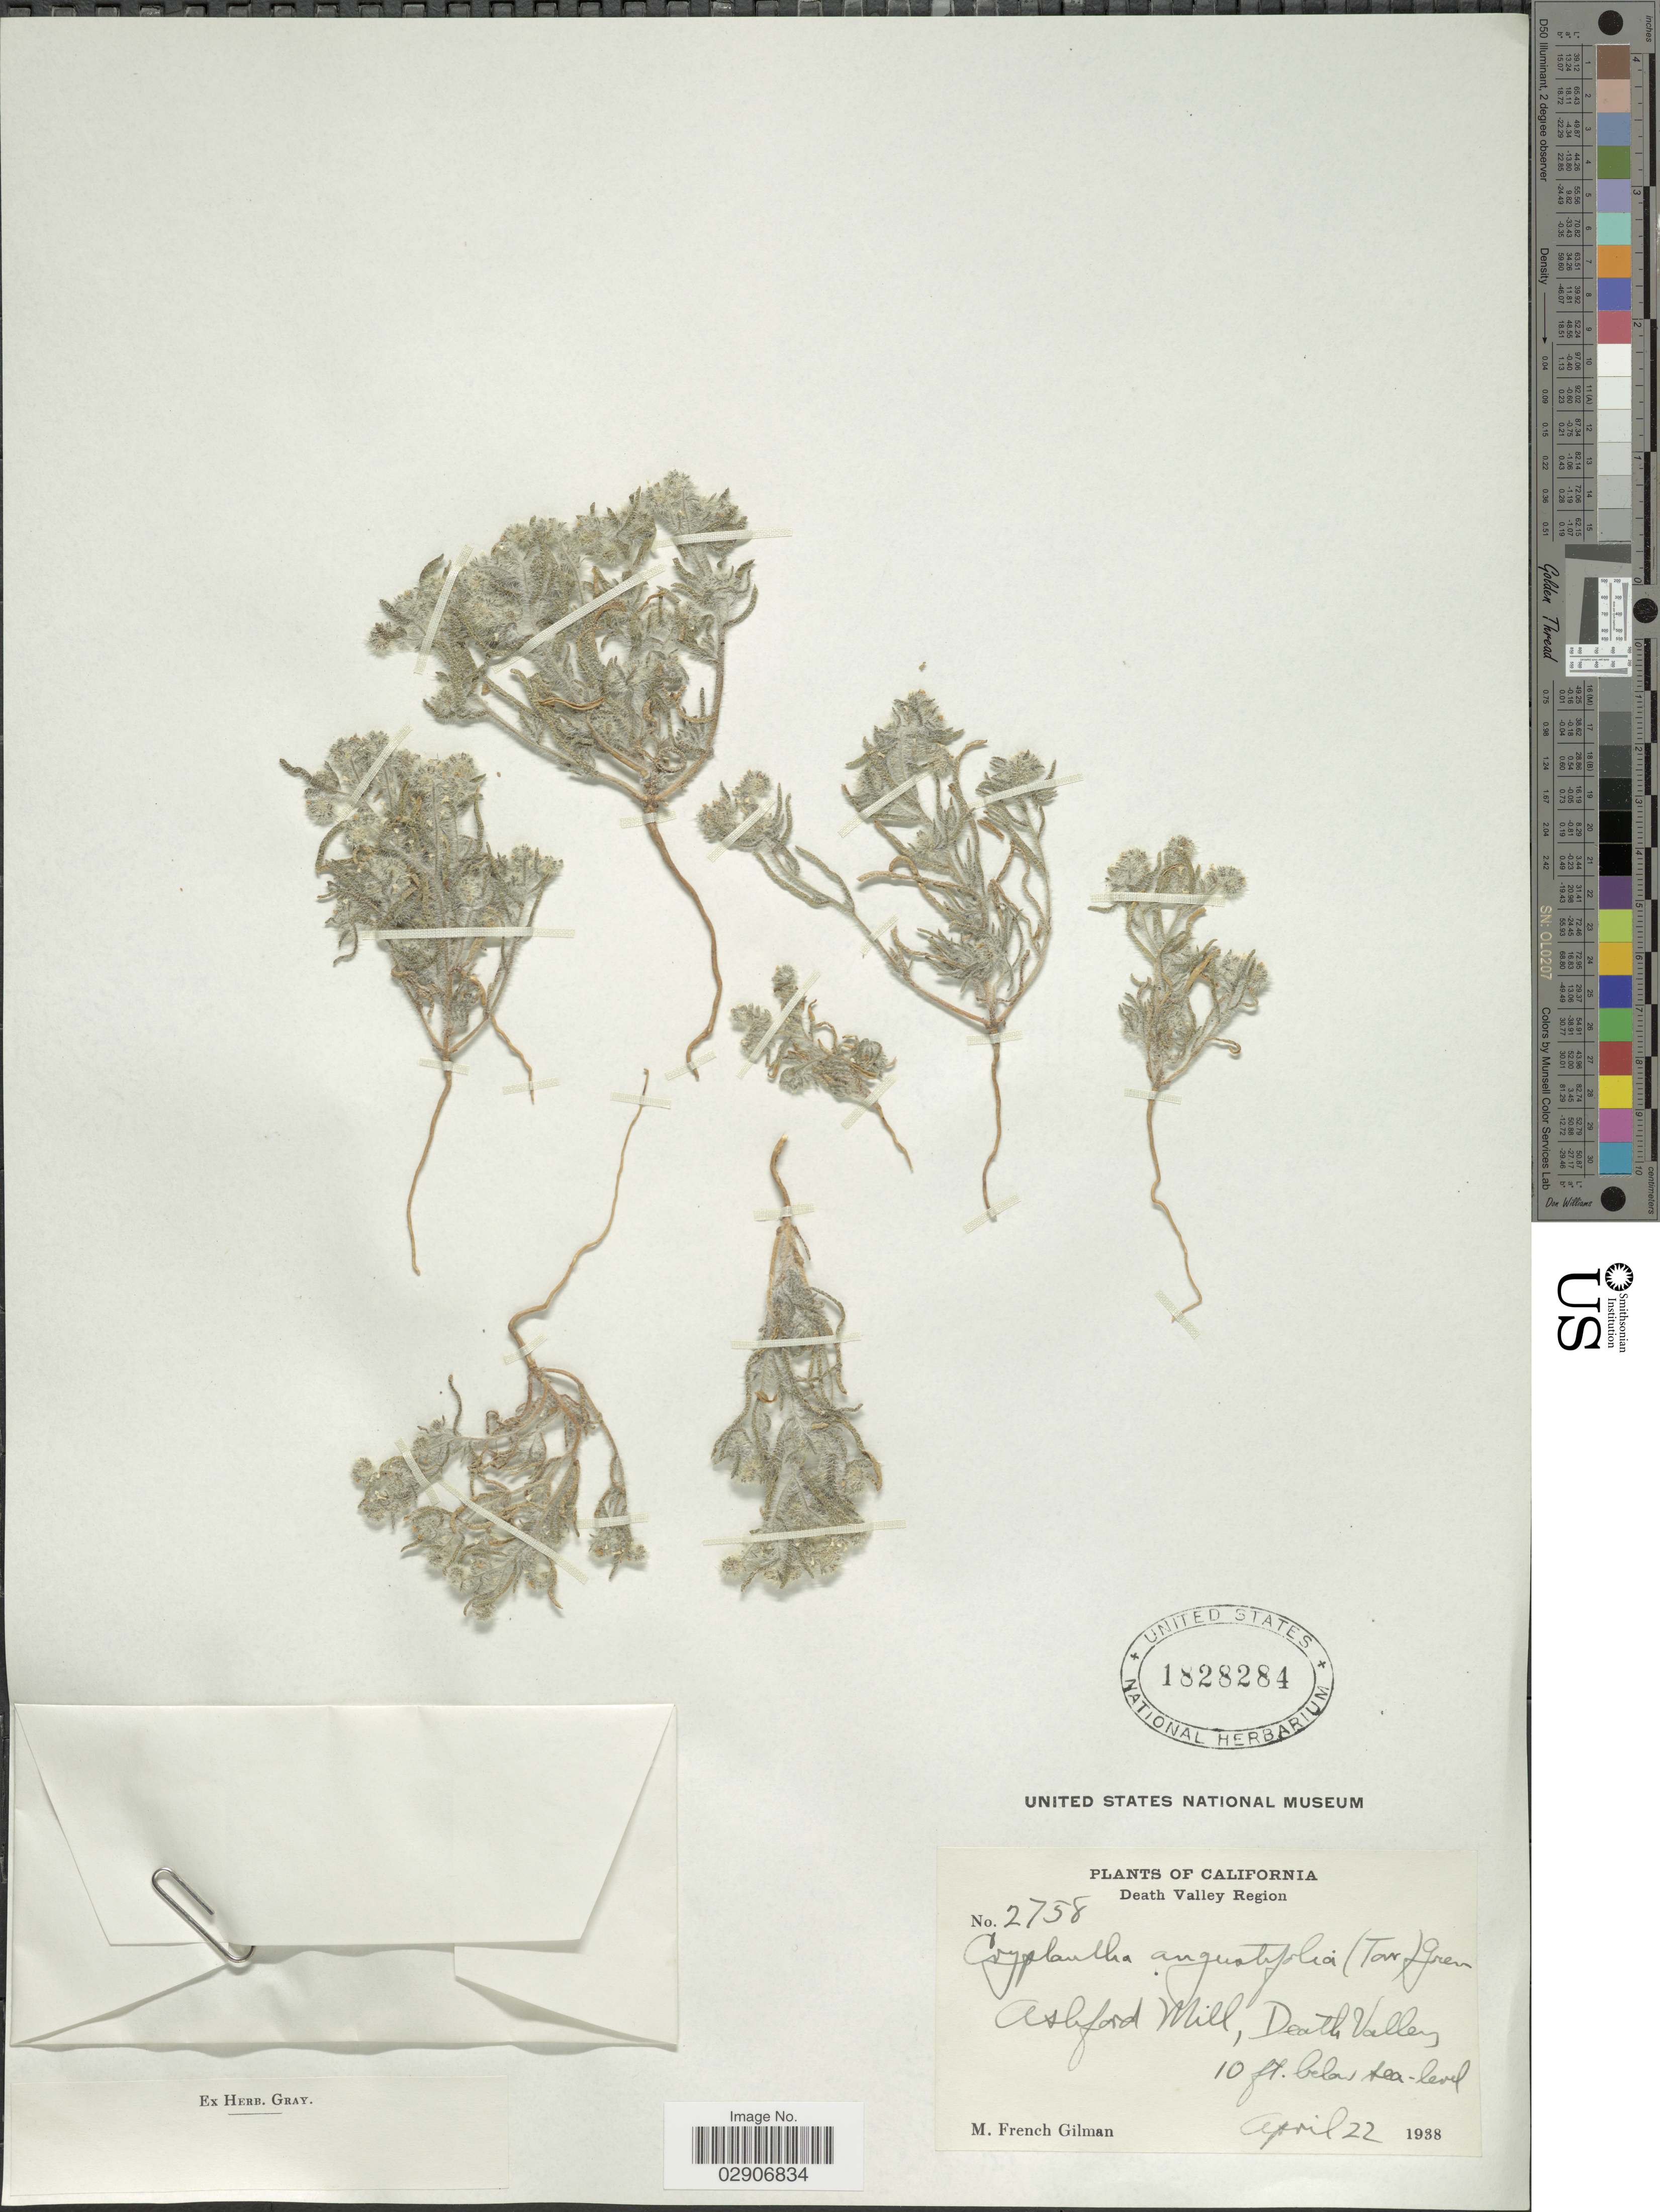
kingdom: Plantae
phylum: Tracheophyta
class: Magnoliopsida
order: Boraginales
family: Boraginaceae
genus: Cryptantha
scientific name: Cryptantha angustifolia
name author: (Torr.) Greene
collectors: M. F. Gilman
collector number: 2758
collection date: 1938-04-22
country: United States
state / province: California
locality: Death Valley Region. Ashford Mill, Death Valley.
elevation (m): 3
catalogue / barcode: US 1828284